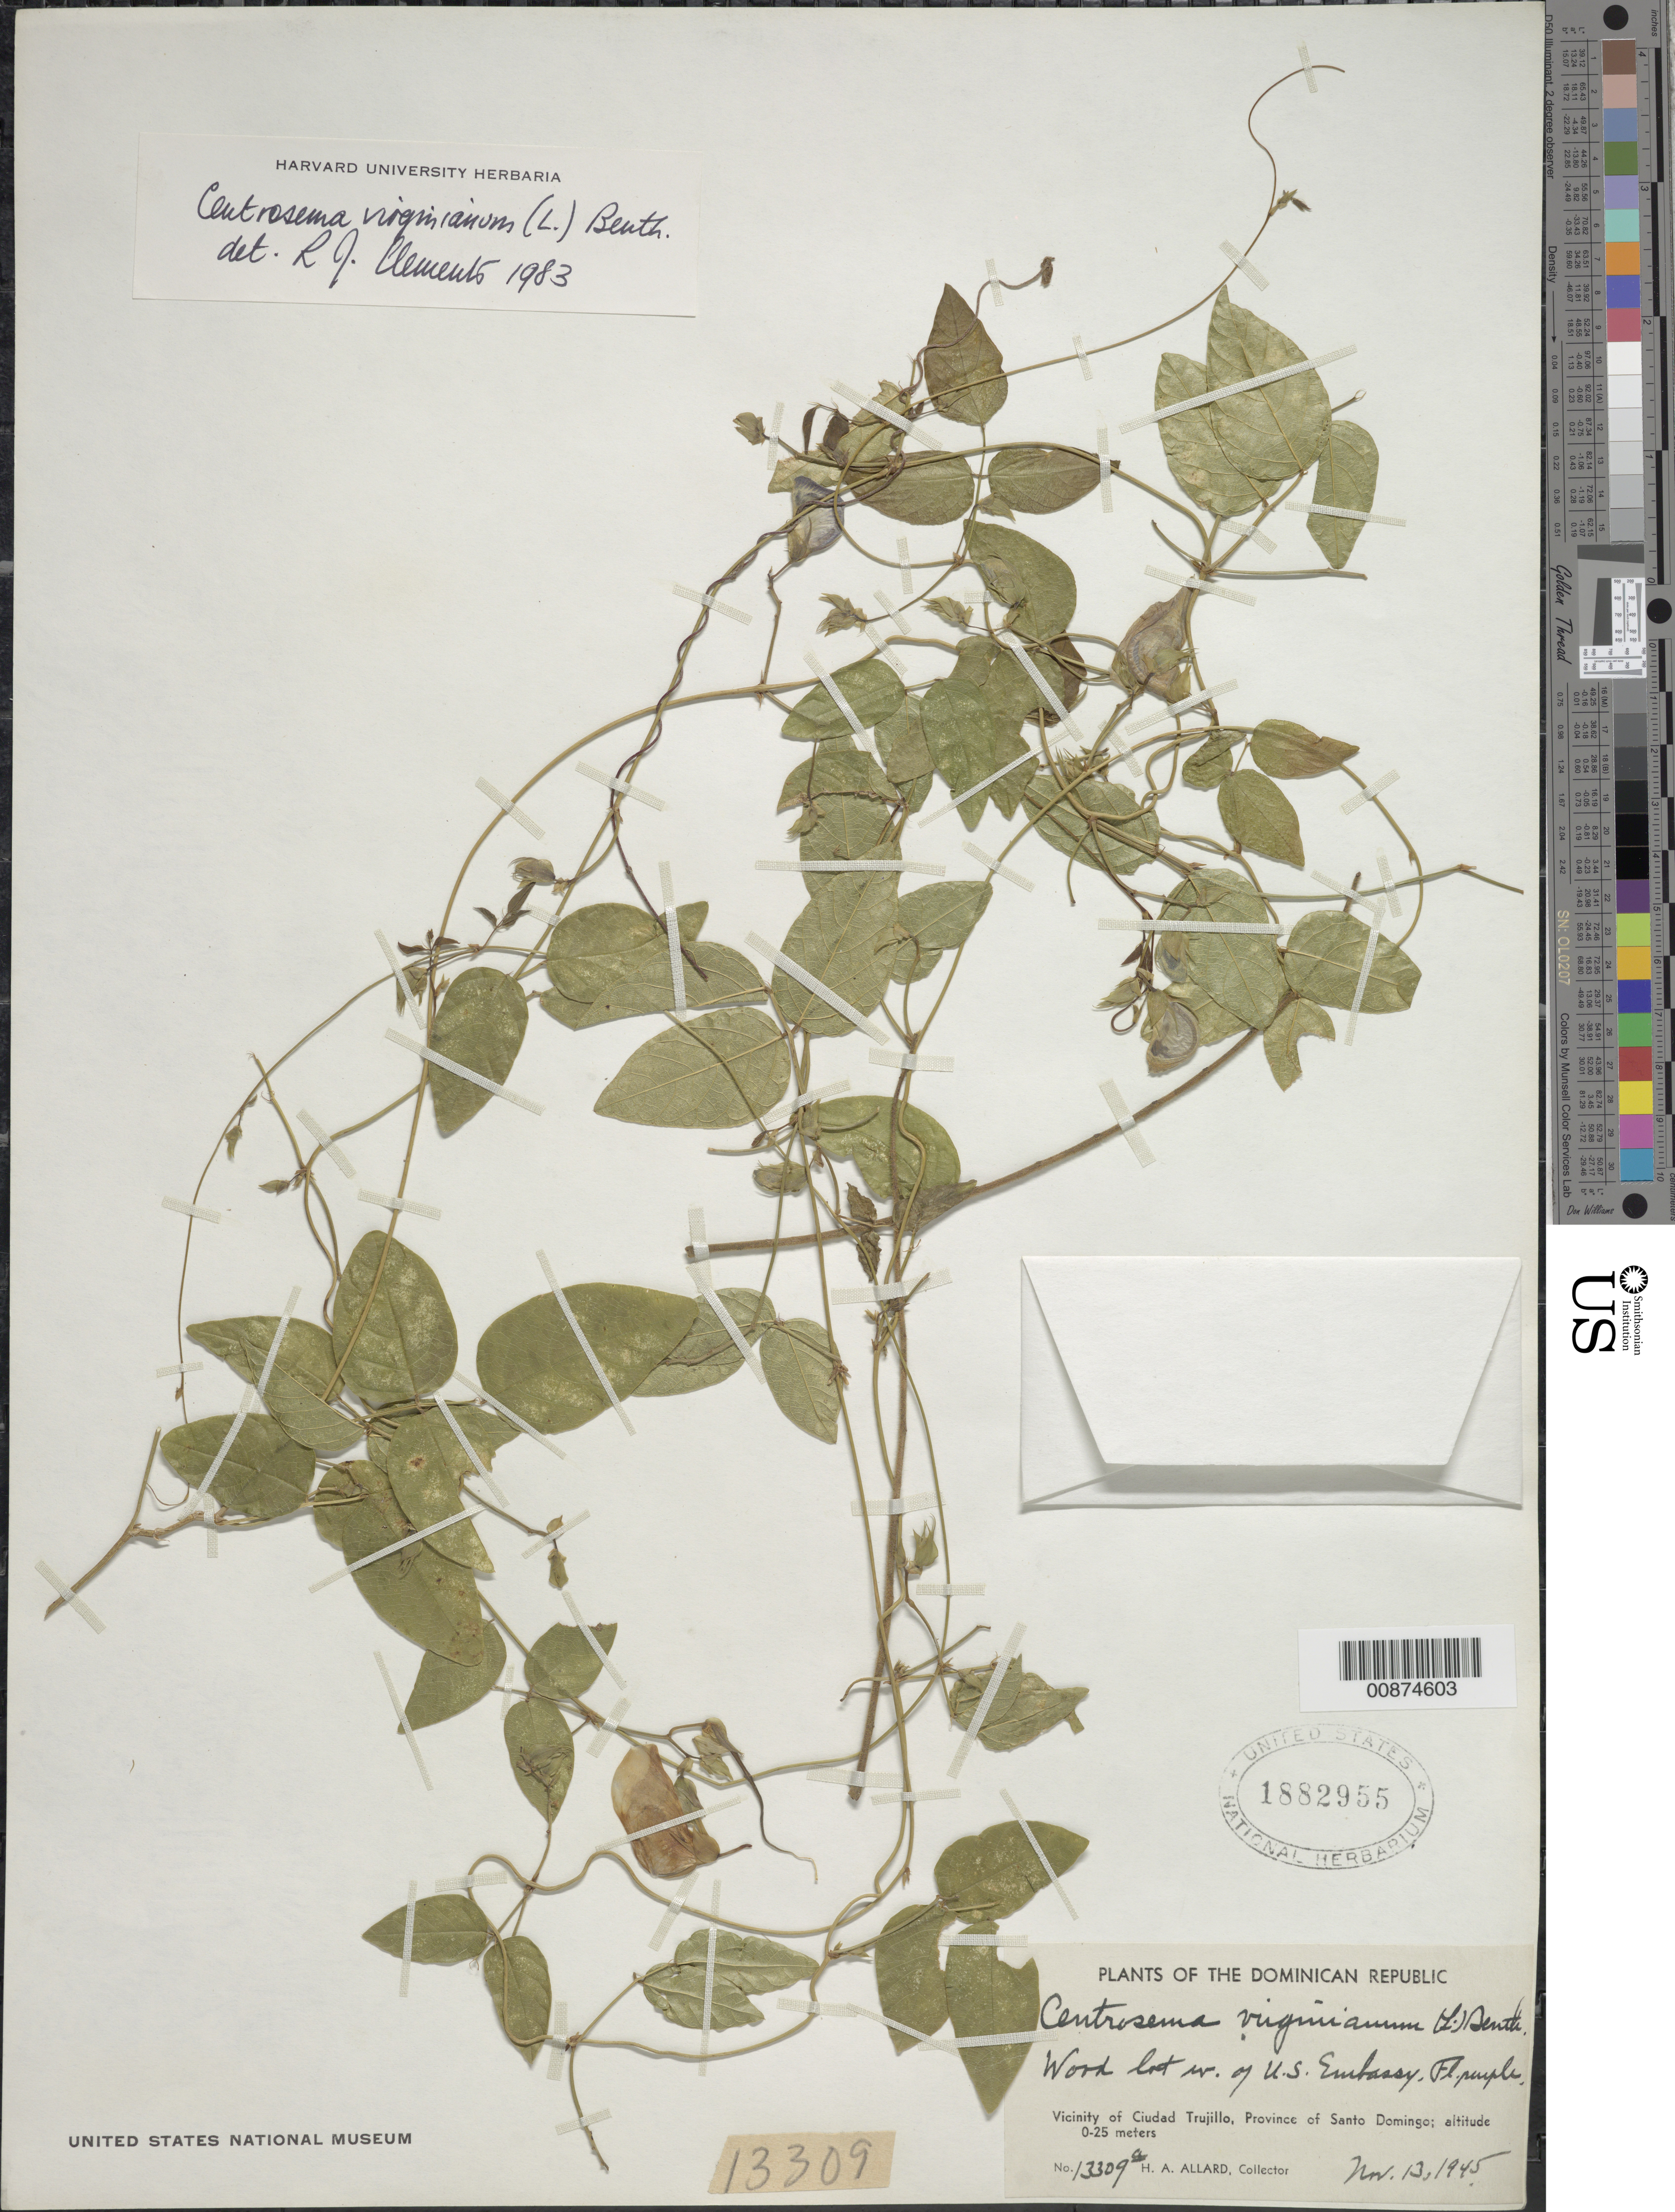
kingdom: Plantae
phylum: Tracheophyta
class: Magnoliopsida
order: Fabales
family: Fabaceae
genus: Centrosema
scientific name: Centrosema virginianum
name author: (L.) Benth.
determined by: Clements, R. J.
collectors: H. A. Allard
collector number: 13309a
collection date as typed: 13 Nov 1945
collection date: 1945-11-13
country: Dominican Republic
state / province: Distrito Nacional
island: Hispaniola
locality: Vicinity of Ciudad Trujillo, Province of Santo Domingo (obsolete). Wood lot W of U.S. Embassy.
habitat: Wood lot.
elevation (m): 0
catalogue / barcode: US 1882955